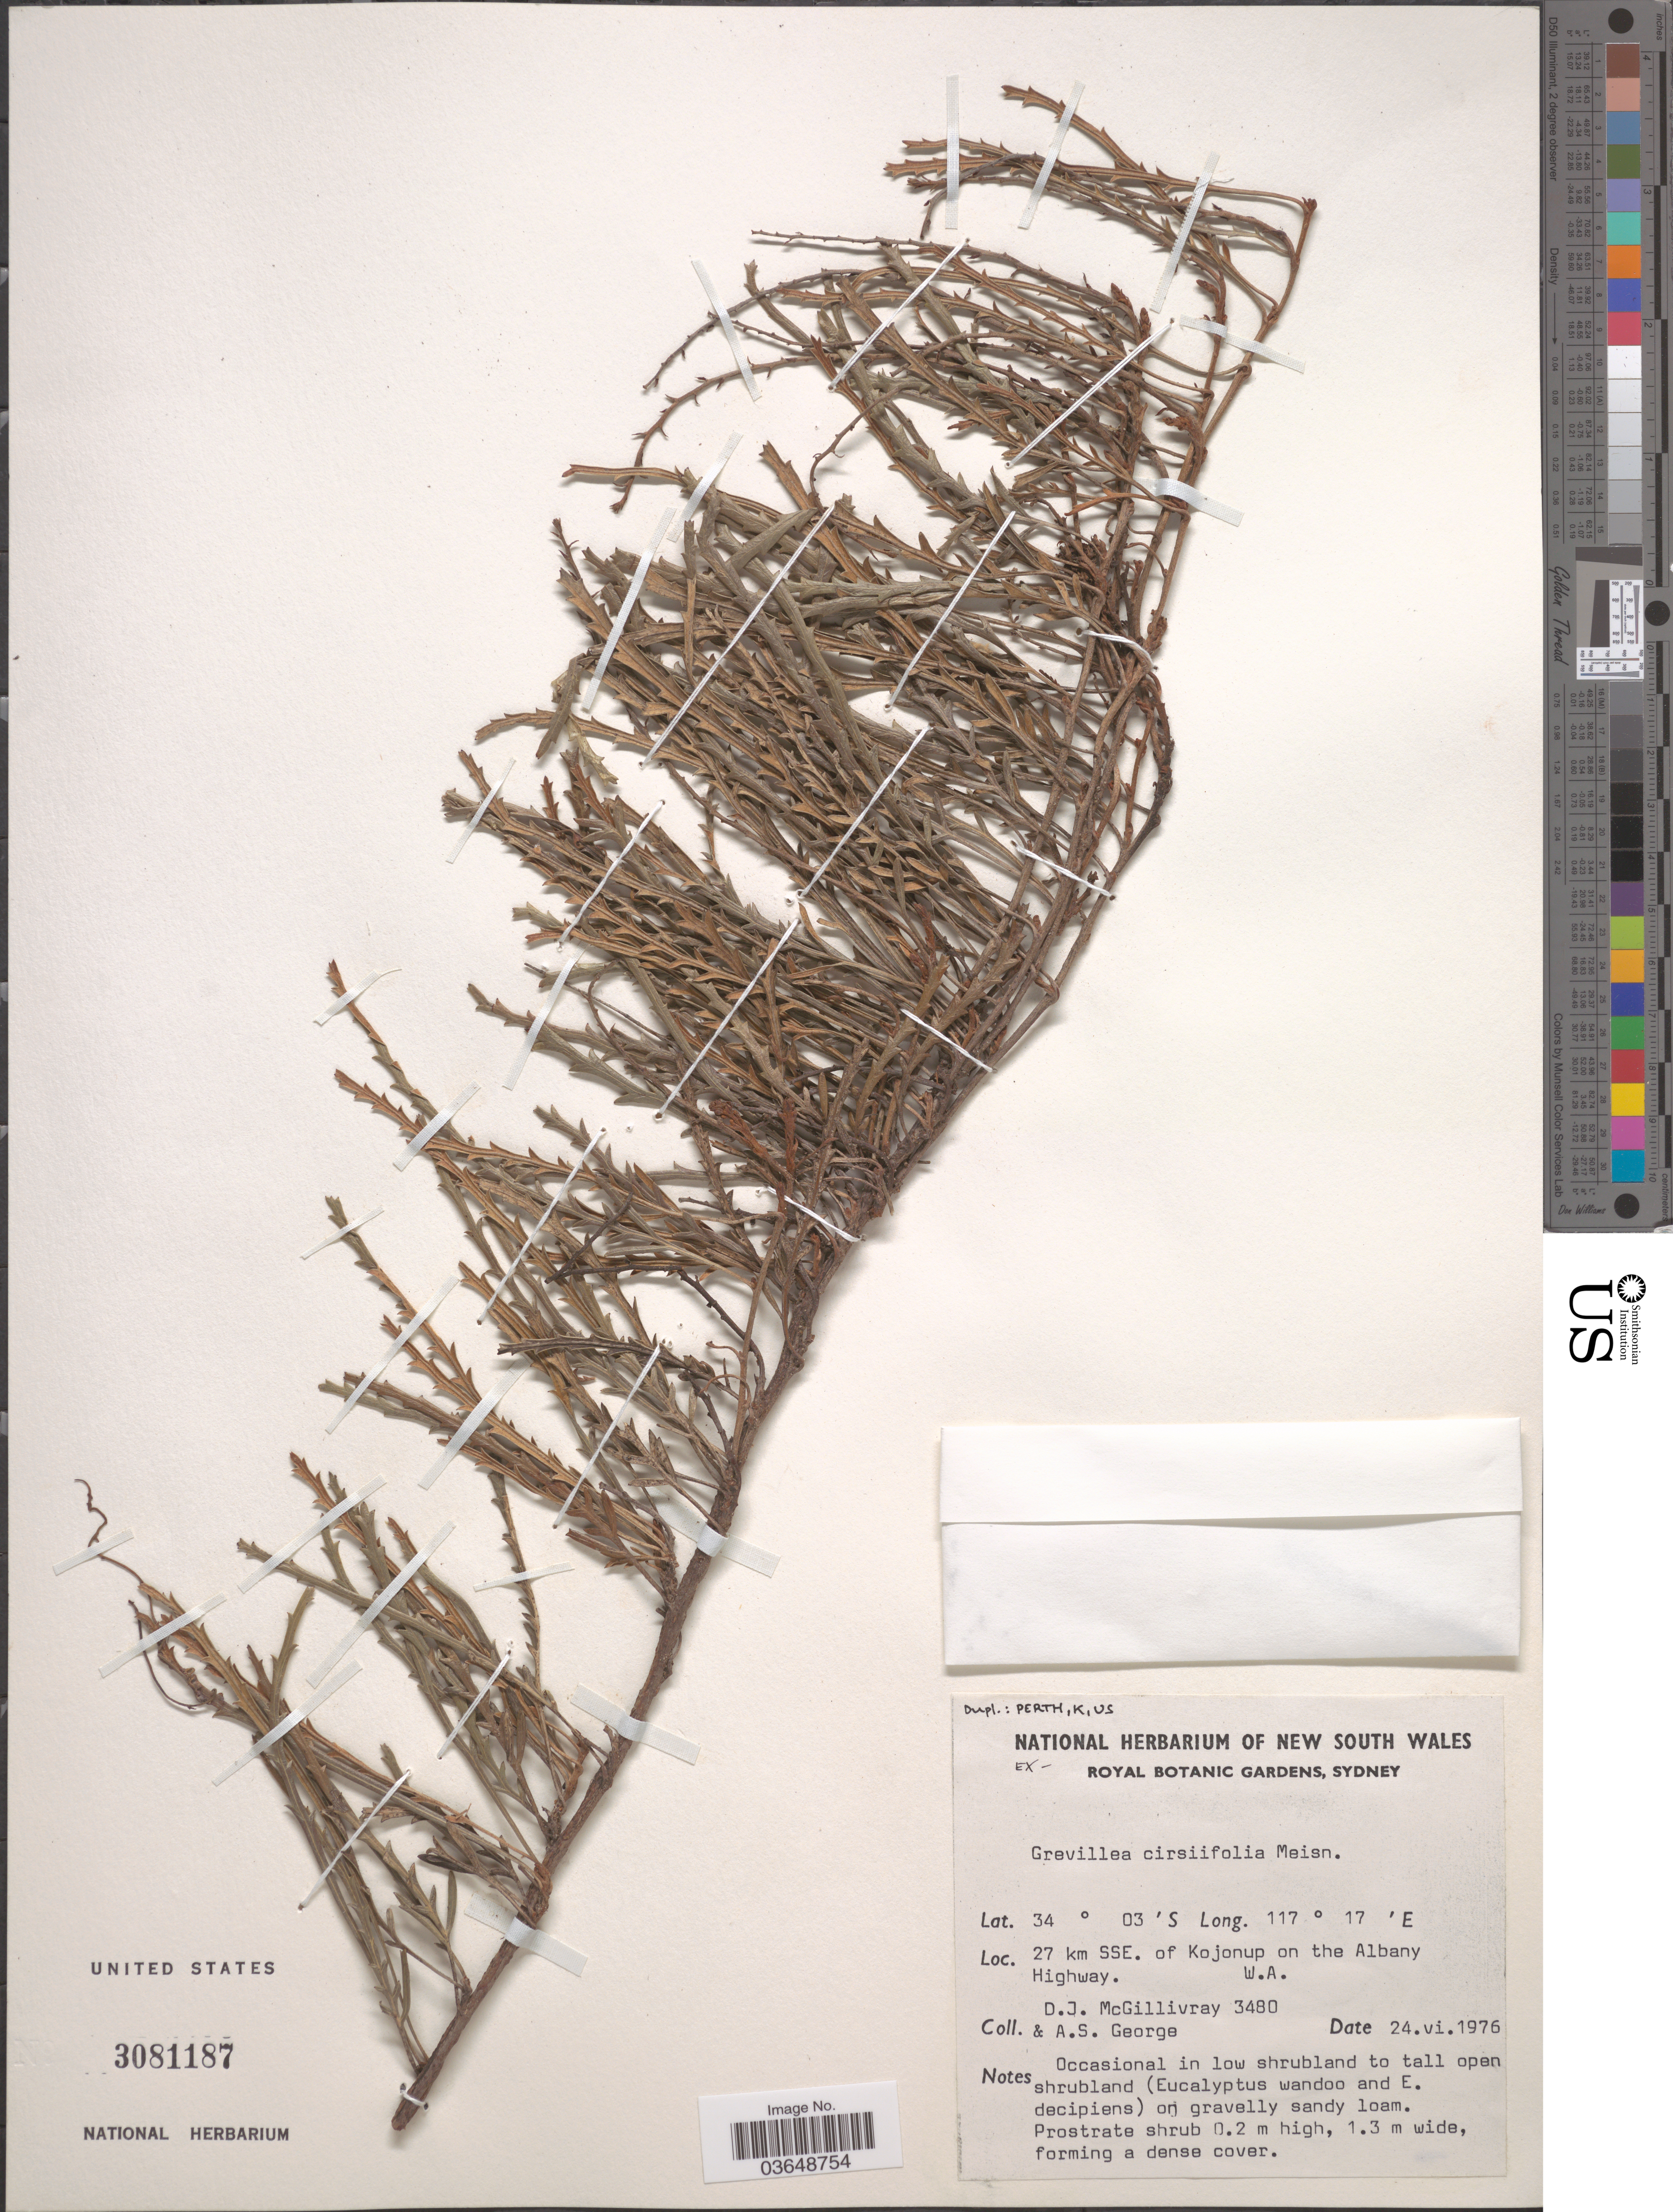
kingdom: Plantae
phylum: Tracheophyta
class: Magnoliopsida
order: Proteales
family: Proteaceae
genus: Grevillea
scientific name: Grevillea cirsiifolia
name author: Meisn.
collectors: D. J. McGillivray & A. S. George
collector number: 3480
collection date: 1976-06-24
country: Australia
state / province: Western Australia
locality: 27 km SSE. of Kojonup on the Albany Highway.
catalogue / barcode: US 3081187